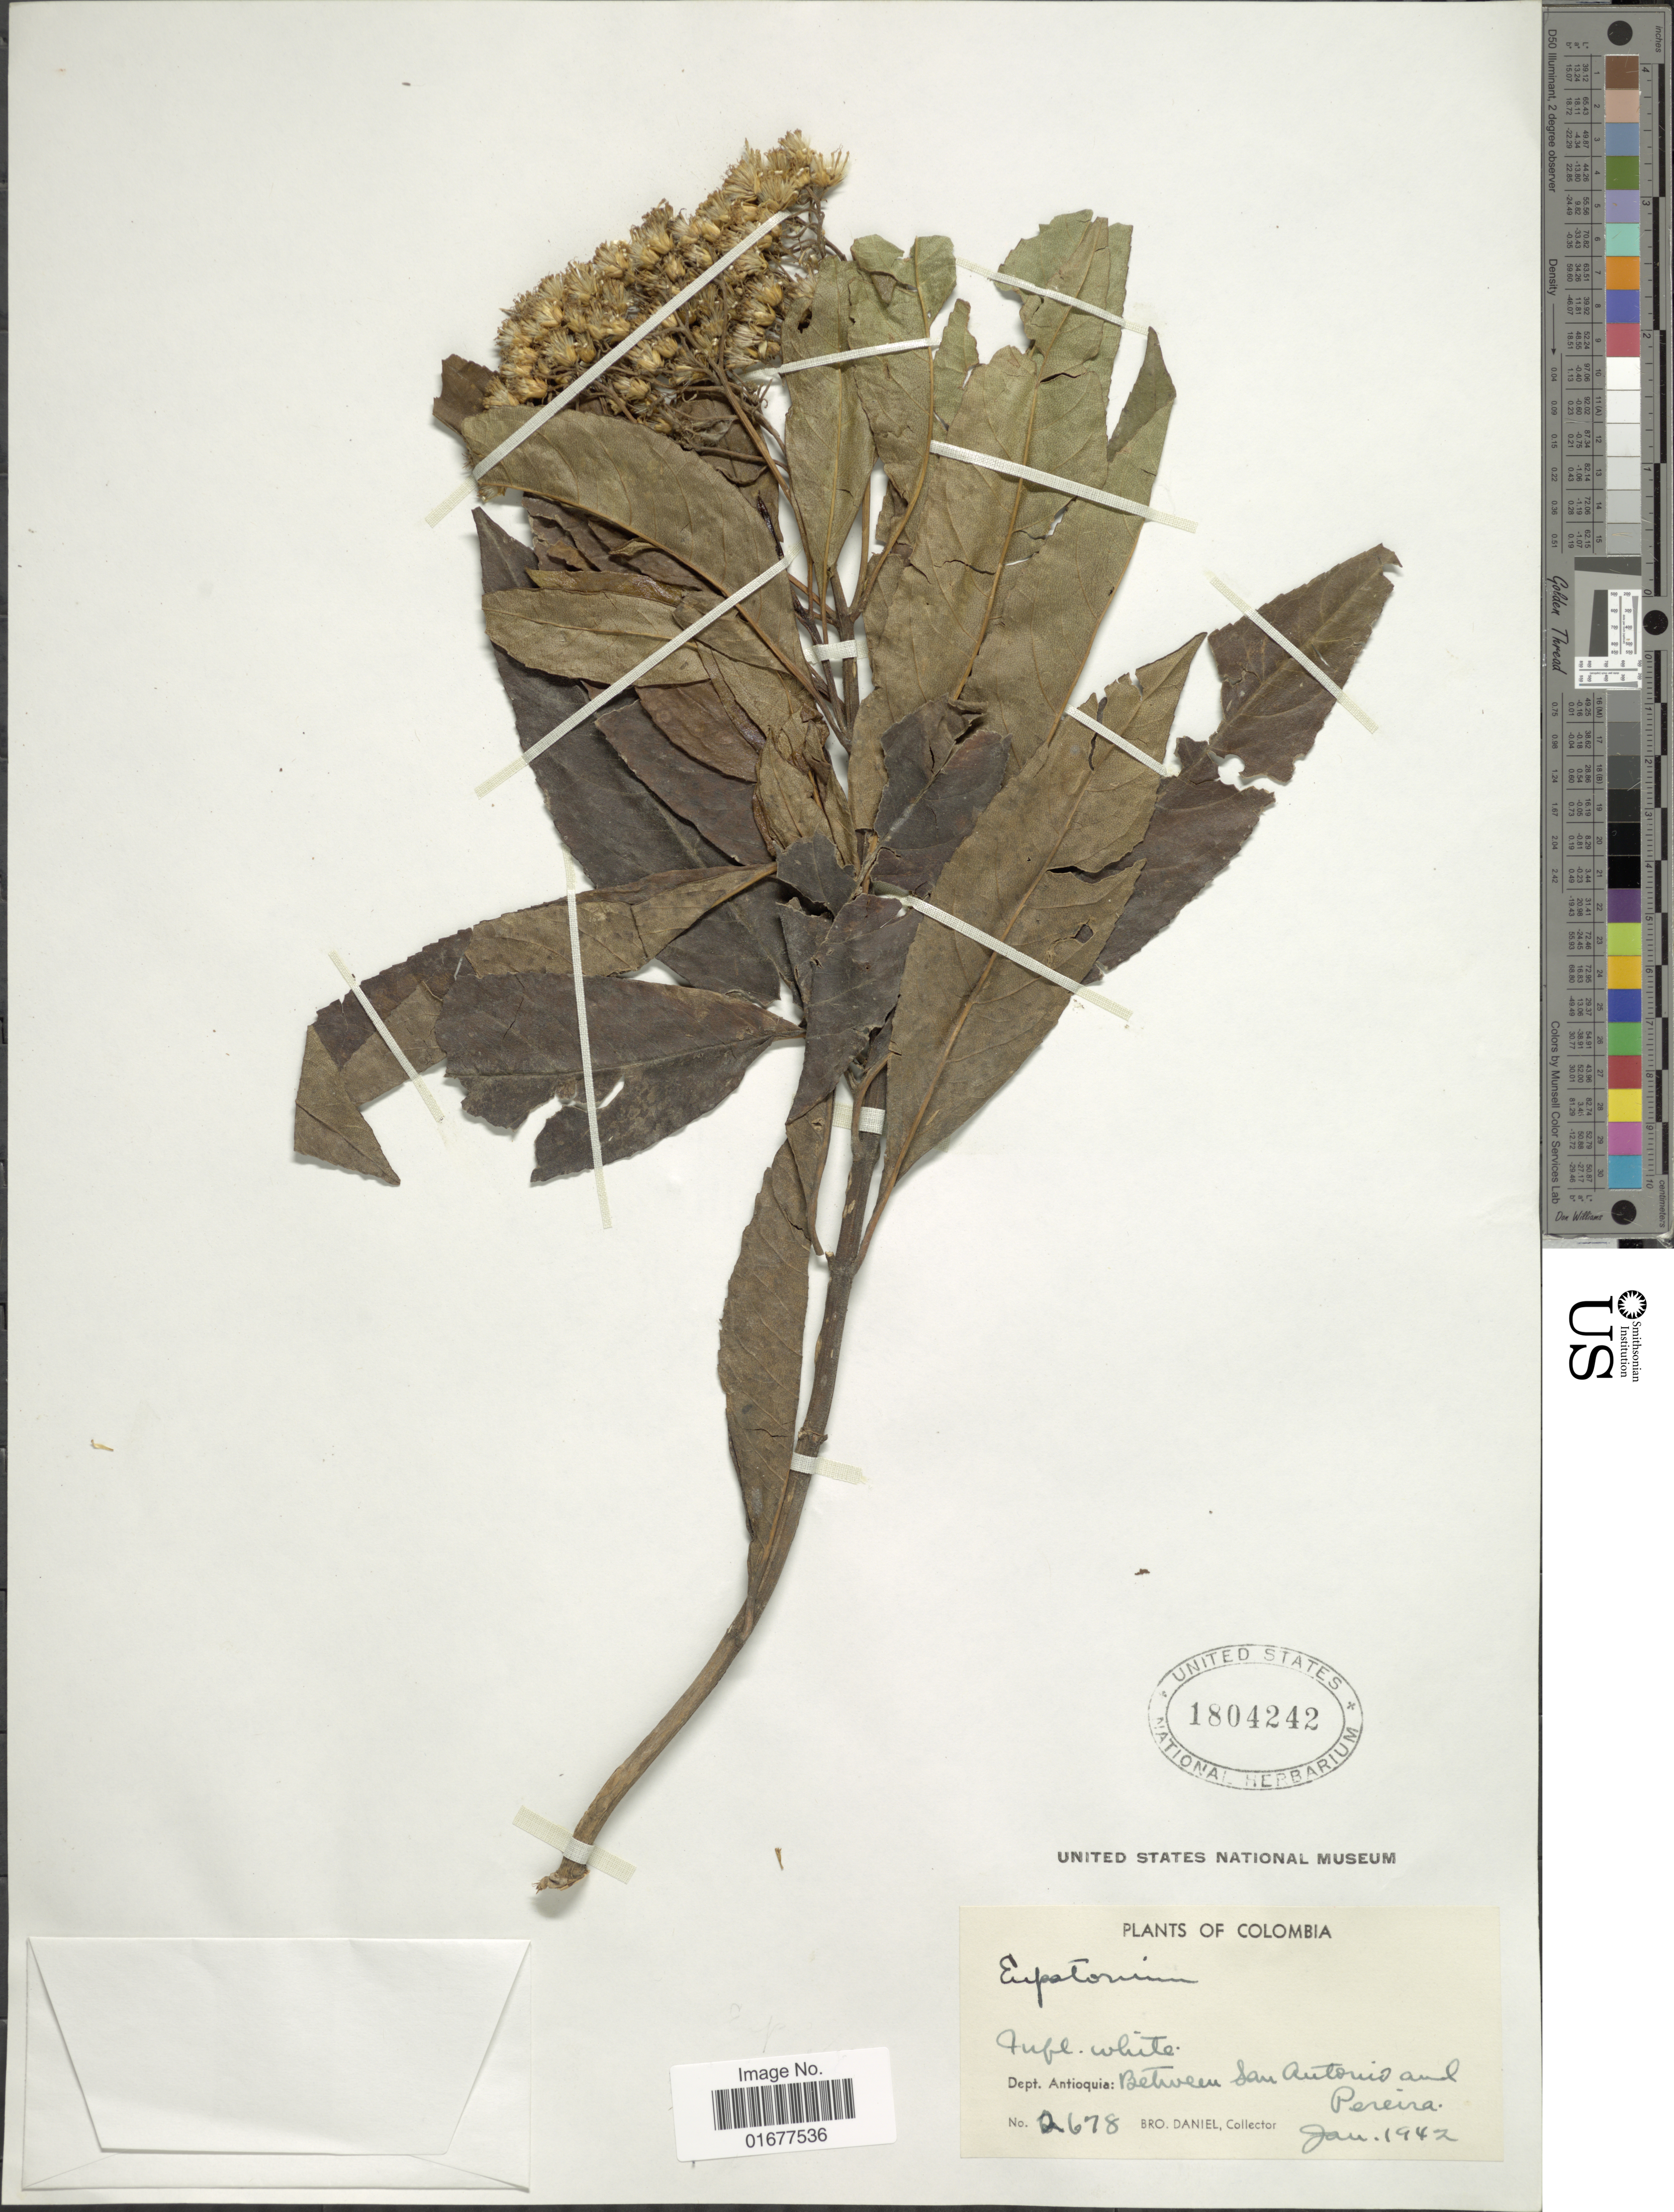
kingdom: Plantae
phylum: Tracheophyta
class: Magnoliopsida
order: Asterales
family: Asteraceae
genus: Ageratina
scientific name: Ageratina popayanensis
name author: (H. Rob.) R.M. King & H. Rob.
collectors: Bro. Daniel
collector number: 2678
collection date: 1942-01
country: Colombia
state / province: Antioquia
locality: Between San Antonio and Pereira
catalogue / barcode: US 1804242